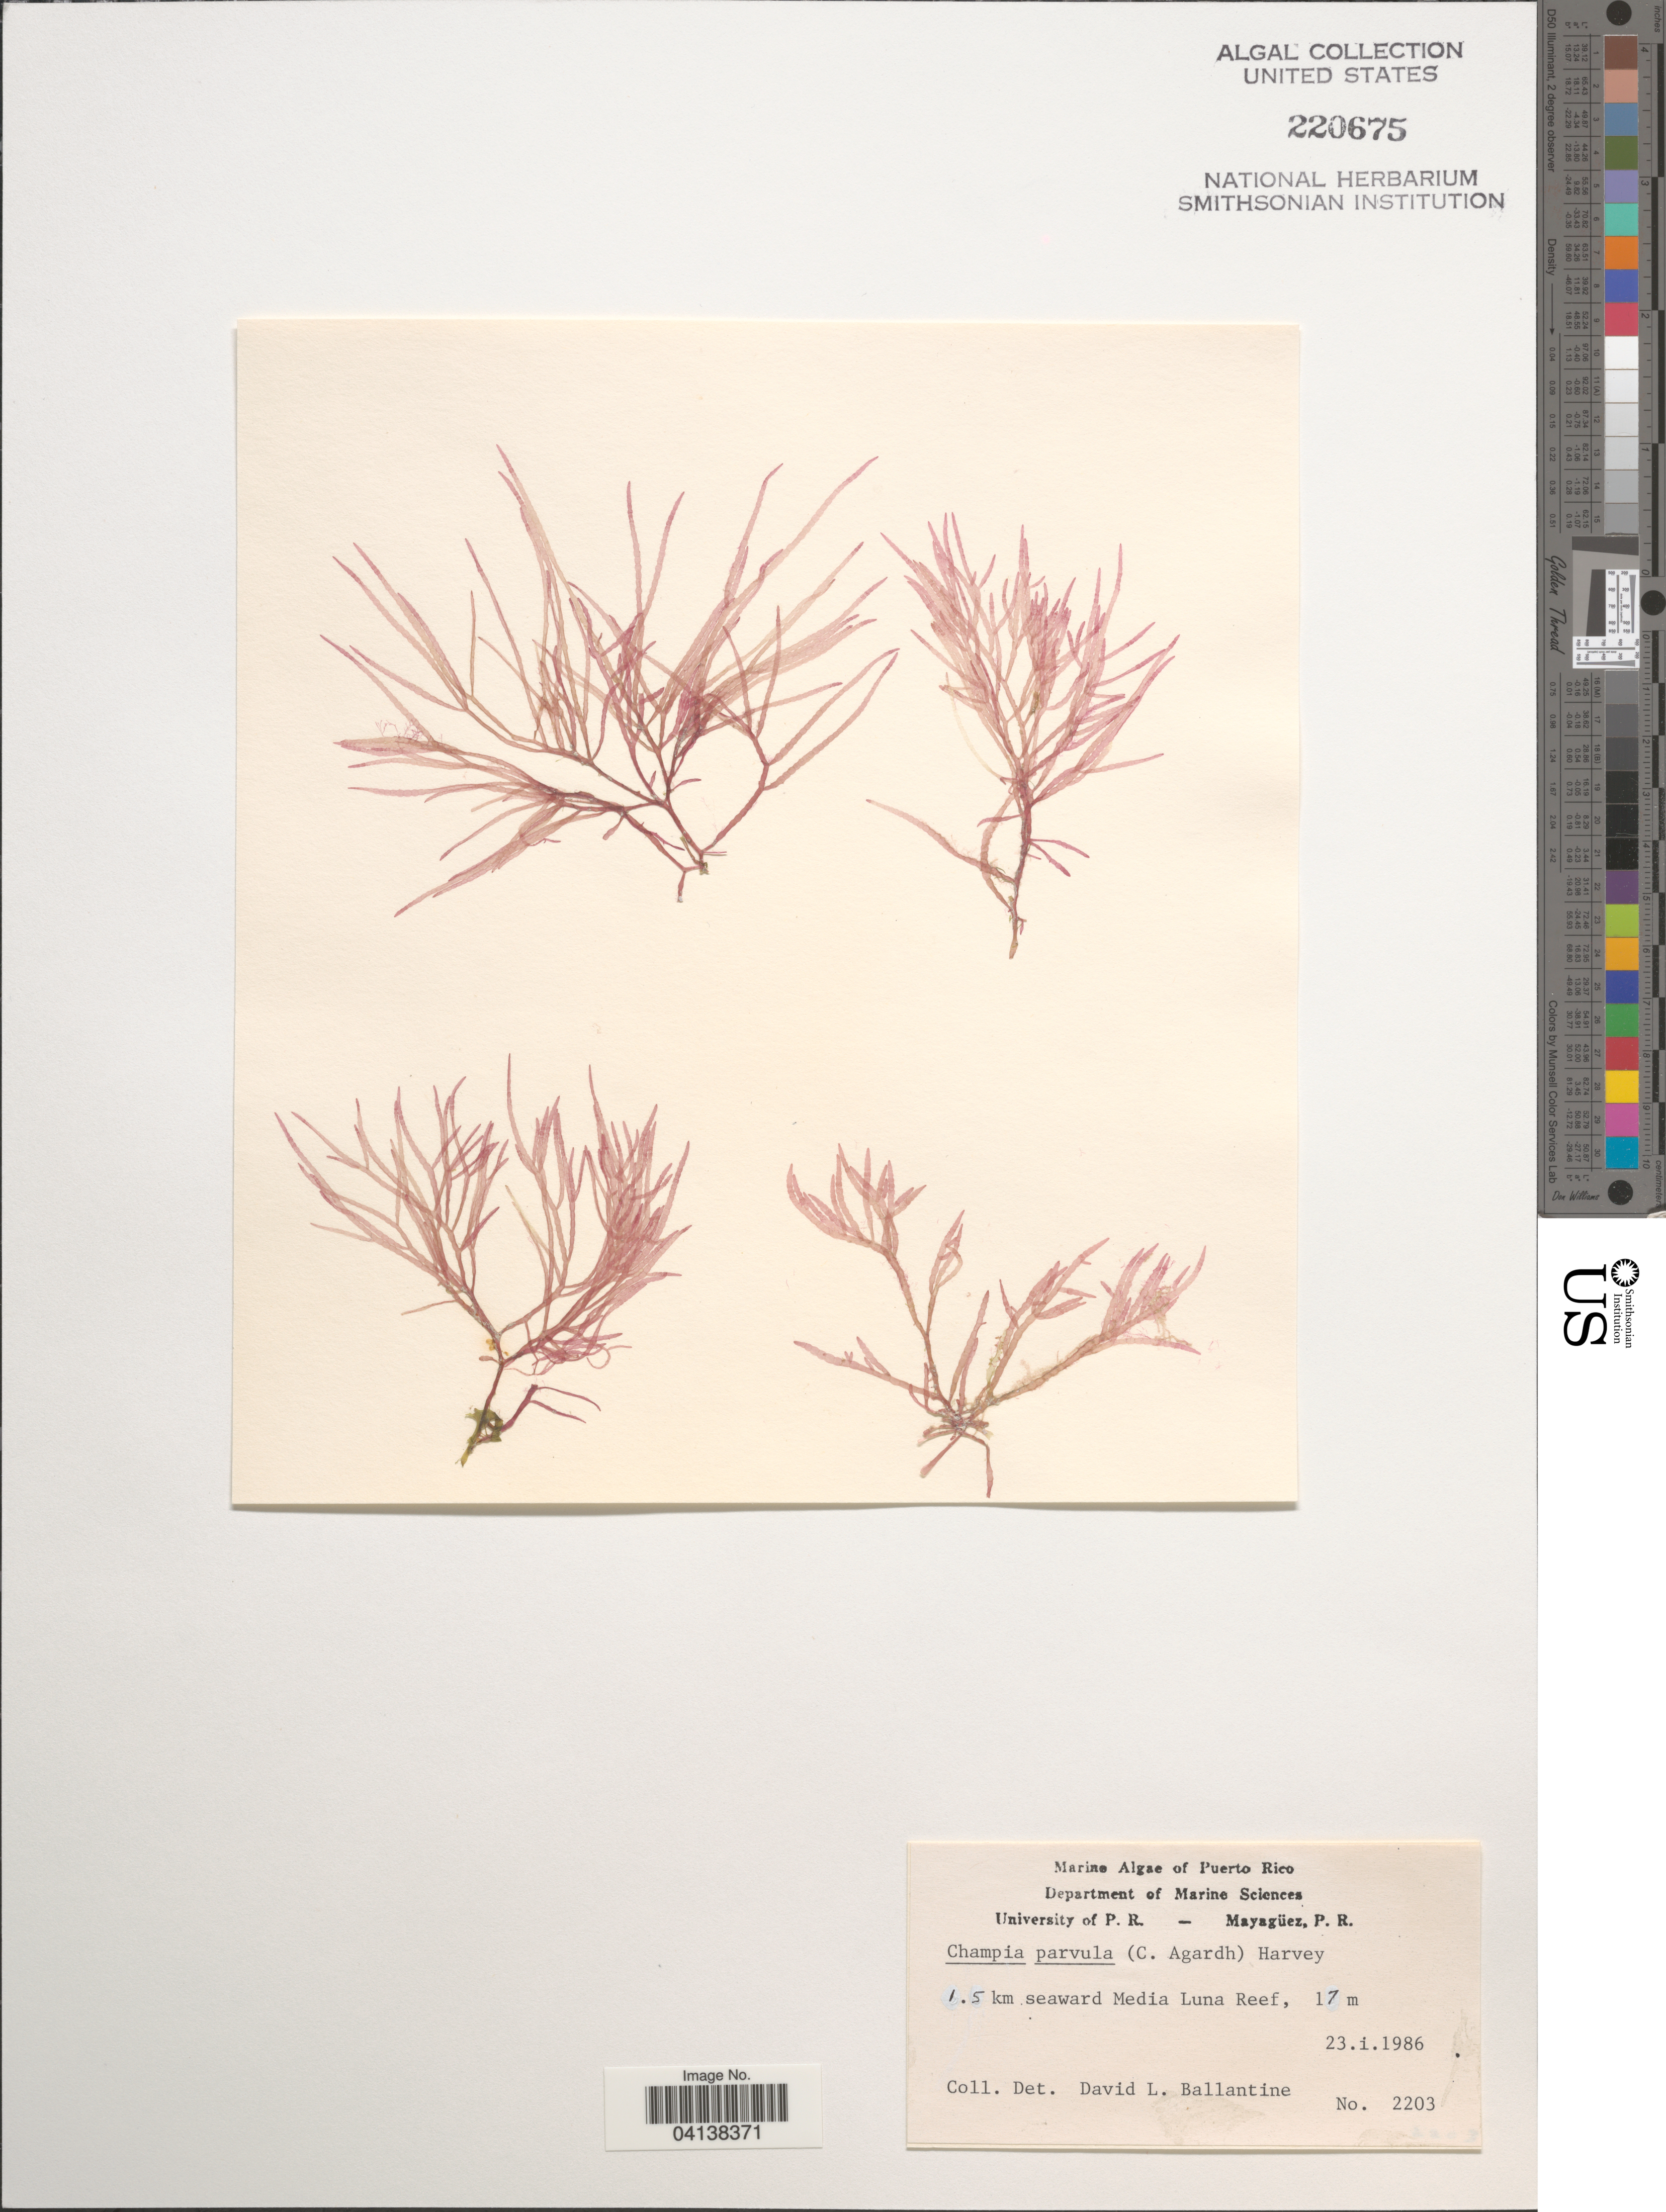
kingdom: Plantae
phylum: Rhodophyta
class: Florideophyceae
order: Rhodymeniales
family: Champiaceae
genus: Champia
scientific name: Champia farlowii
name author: M. K. Griffith et al.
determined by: Ballantine, D. L.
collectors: D.L. Ballantine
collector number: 2203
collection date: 1986-01-23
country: Puerto Rico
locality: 1.5 km seaward Media Luna Reef.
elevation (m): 17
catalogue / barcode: US 220675